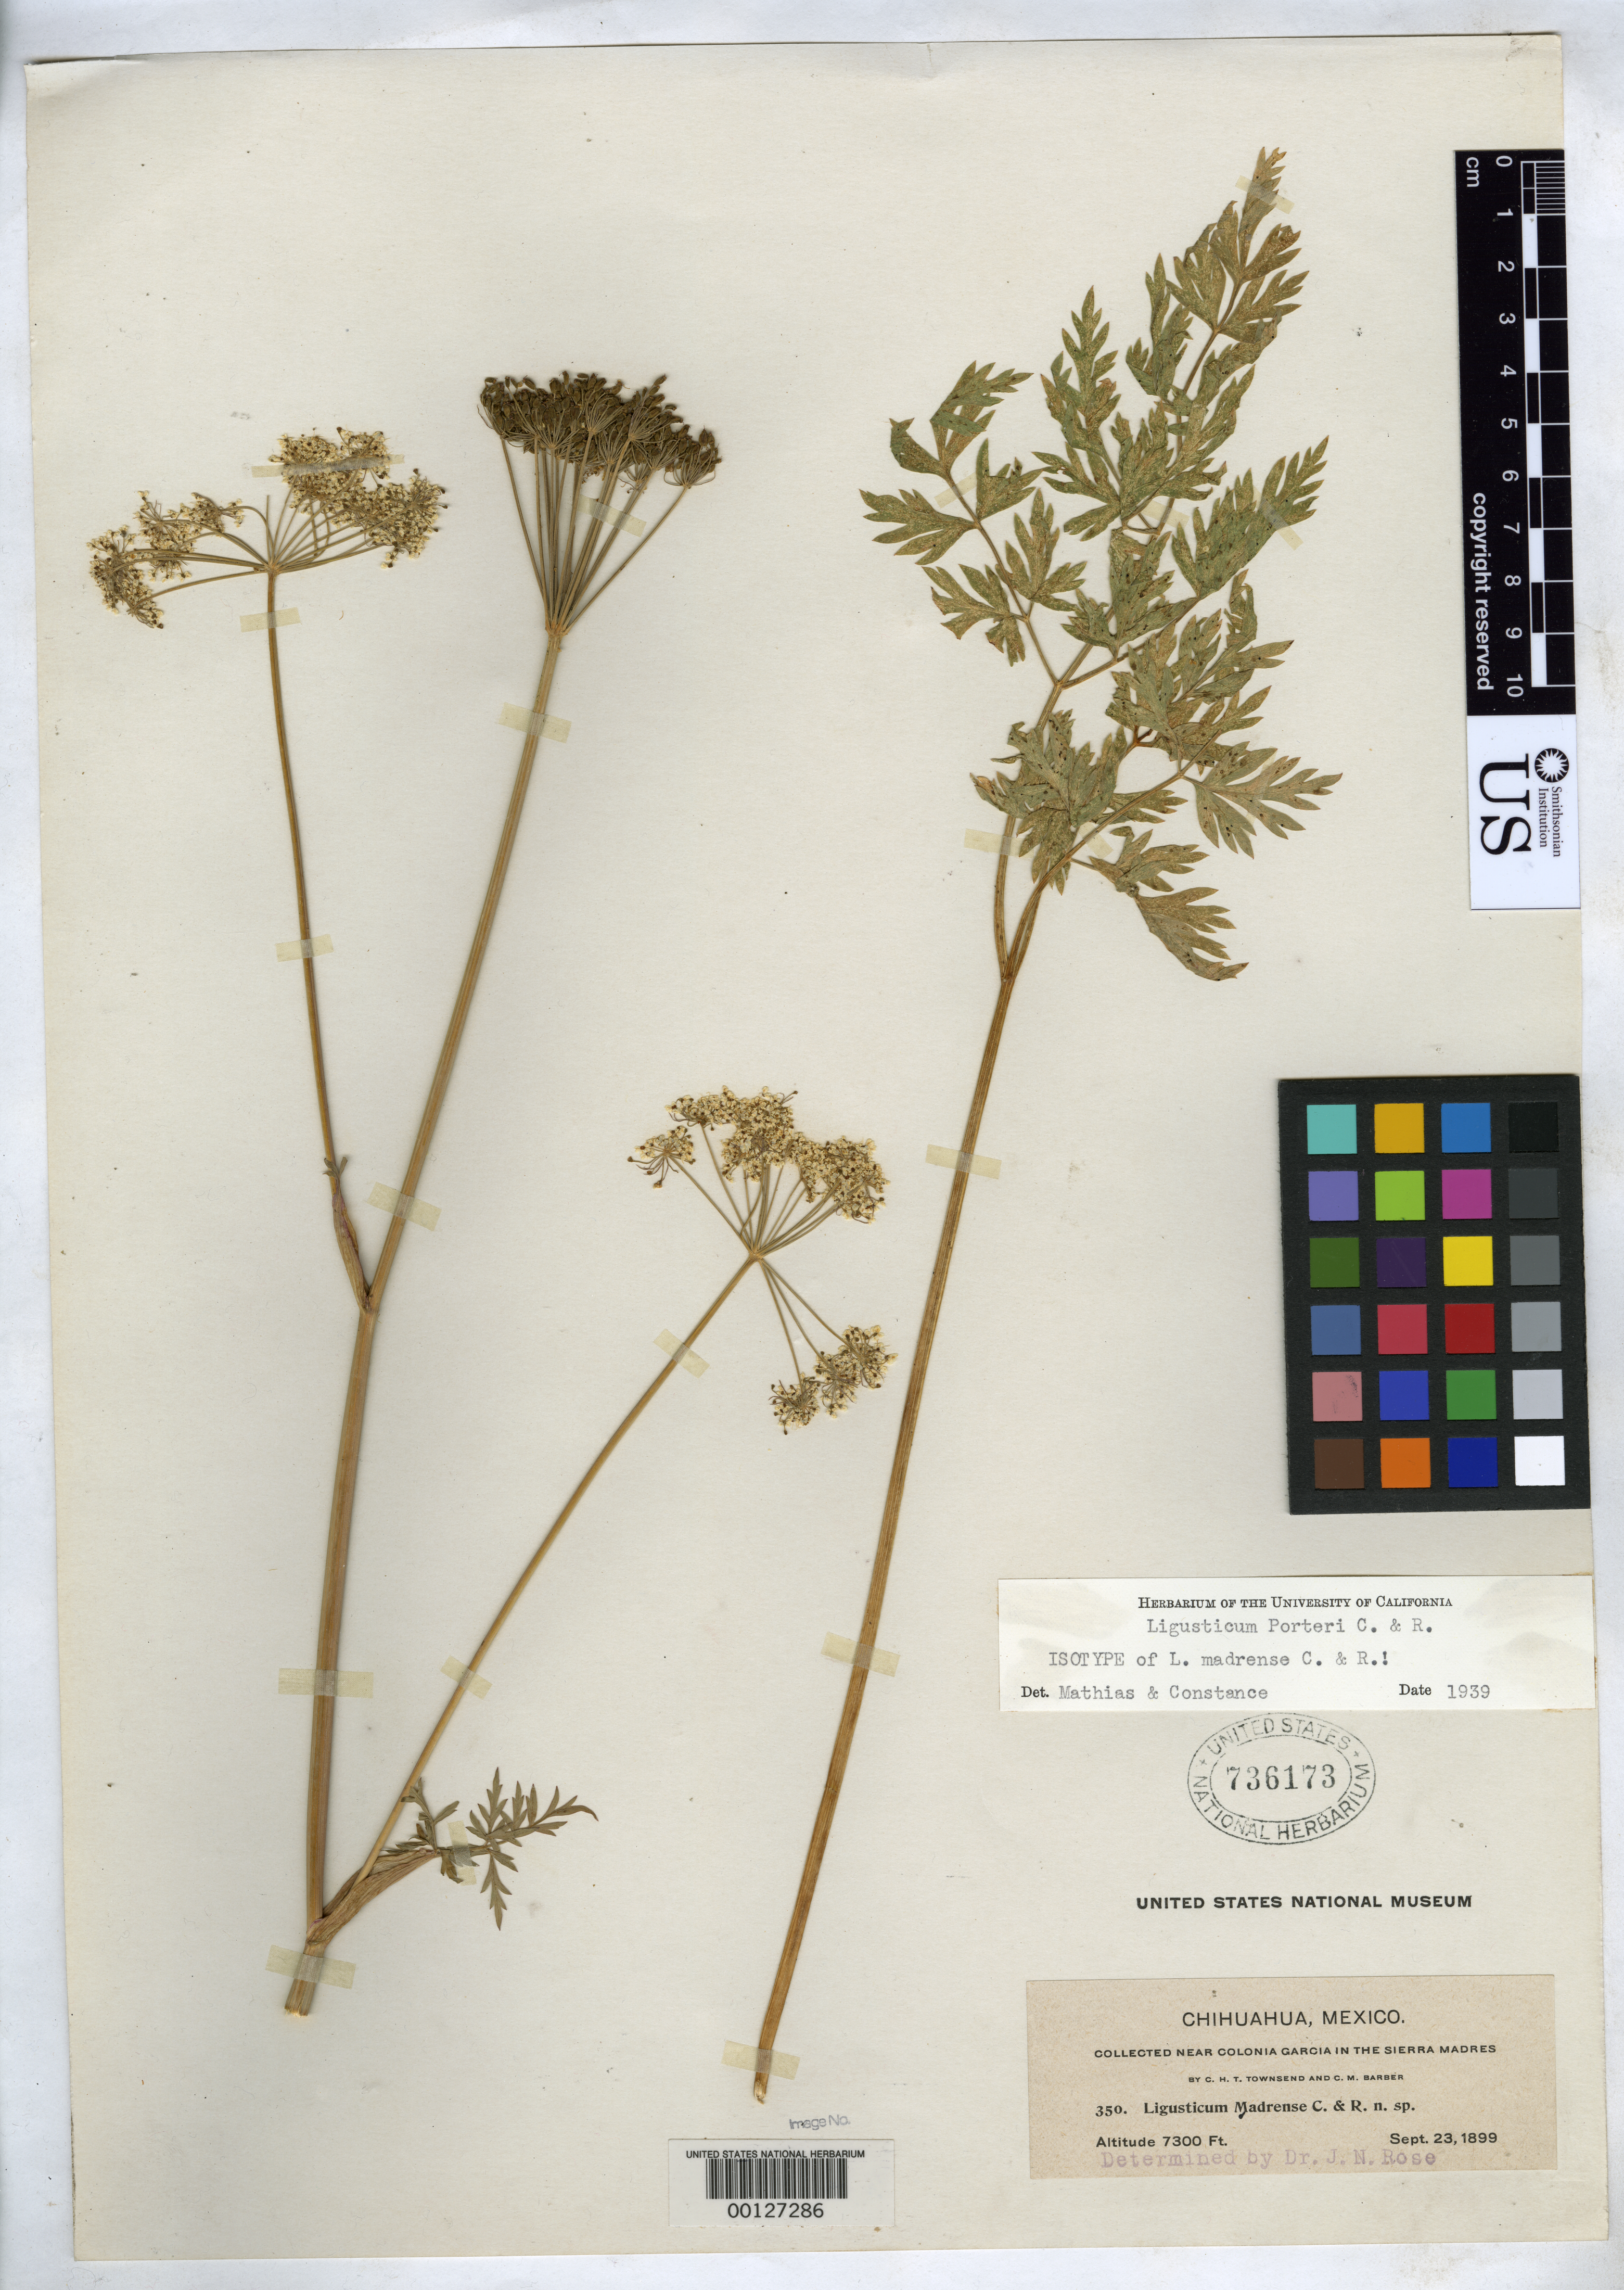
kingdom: Plantae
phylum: Tracheophyta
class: Magnoliopsida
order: Apiales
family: Apiaceae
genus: Ligusticum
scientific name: Ligusticum madrense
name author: Rose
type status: Isotype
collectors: C. H. T. Townsend & C. Barber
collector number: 350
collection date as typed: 23 Sep 1899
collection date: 1899-09-23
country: Mexico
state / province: Chihuahua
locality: Sierra Madre, 5 mi SE of Colonia Garcia.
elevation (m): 2286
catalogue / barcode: US 736173